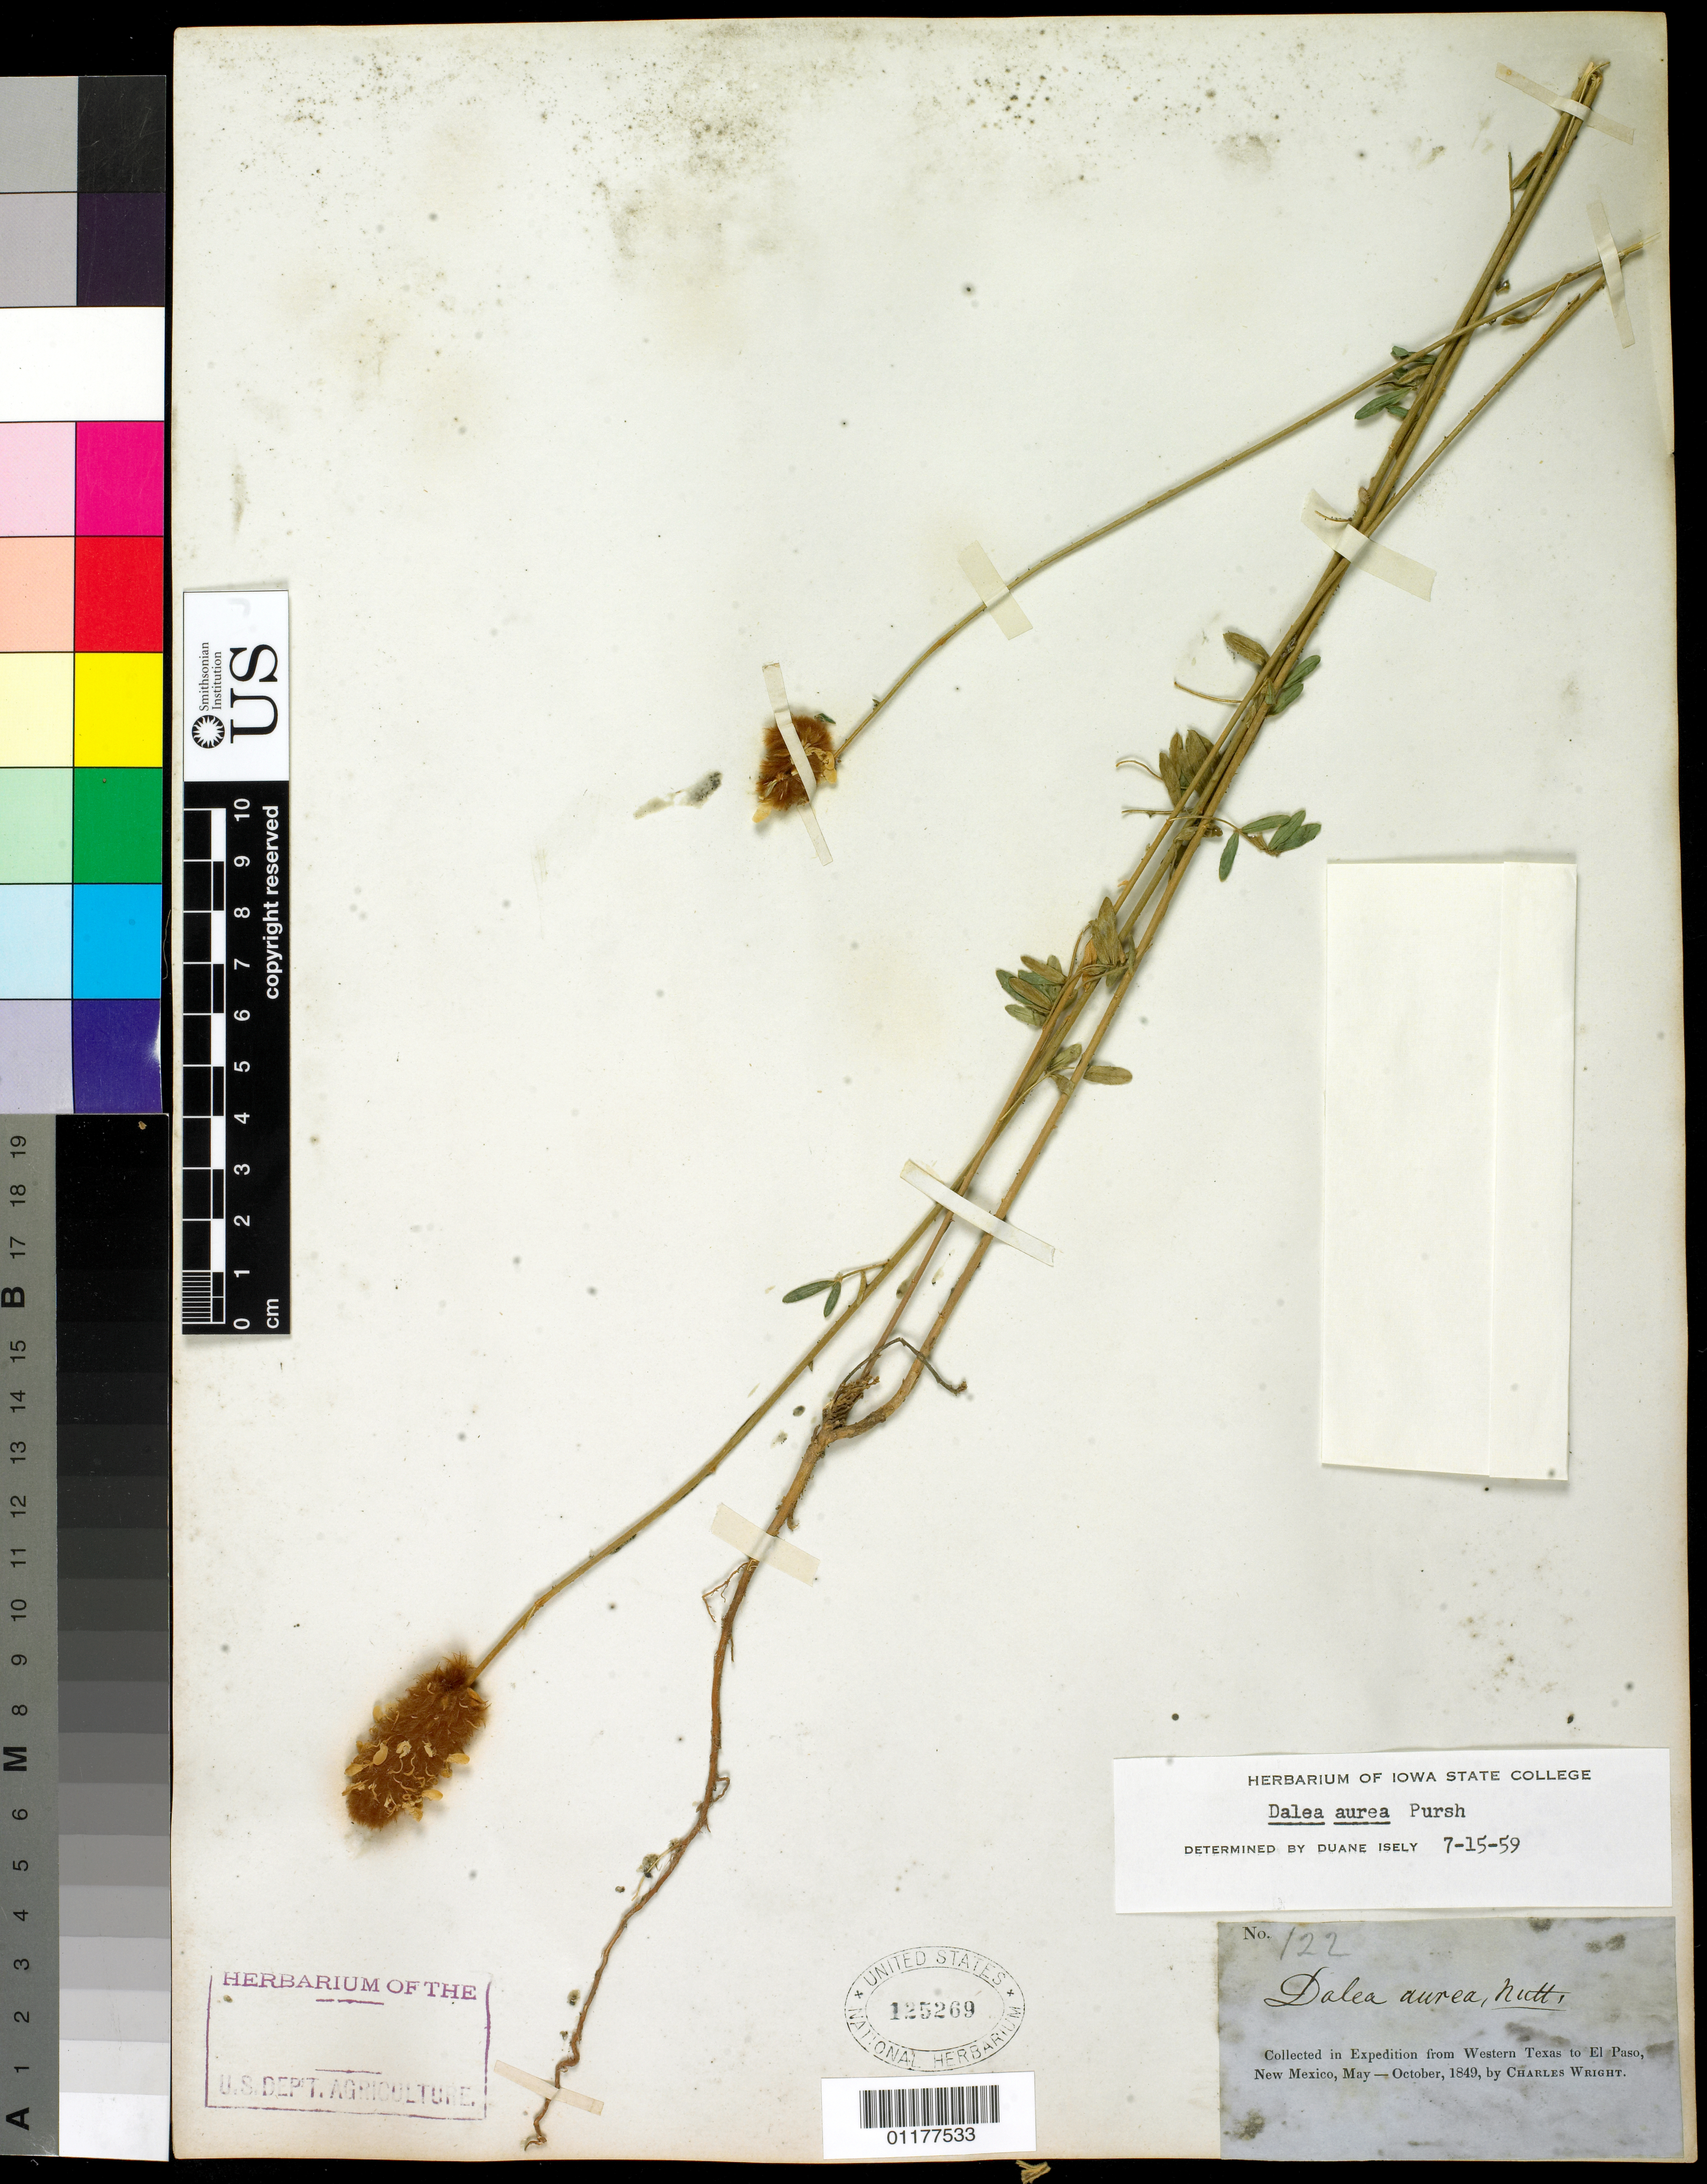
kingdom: Plantae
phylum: Tracheophyta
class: Magnoliopsida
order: Fabales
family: Fabaceae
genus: Dalea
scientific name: Dalea aurea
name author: Nutt. & Fraser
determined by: Isely, D.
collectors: C. Wright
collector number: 122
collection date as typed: May 1849 to -- Oct 1849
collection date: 1849-05/1849-10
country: United States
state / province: New Mexico / Texas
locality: W Texas to El Paso, New Mexico.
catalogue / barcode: US 125269